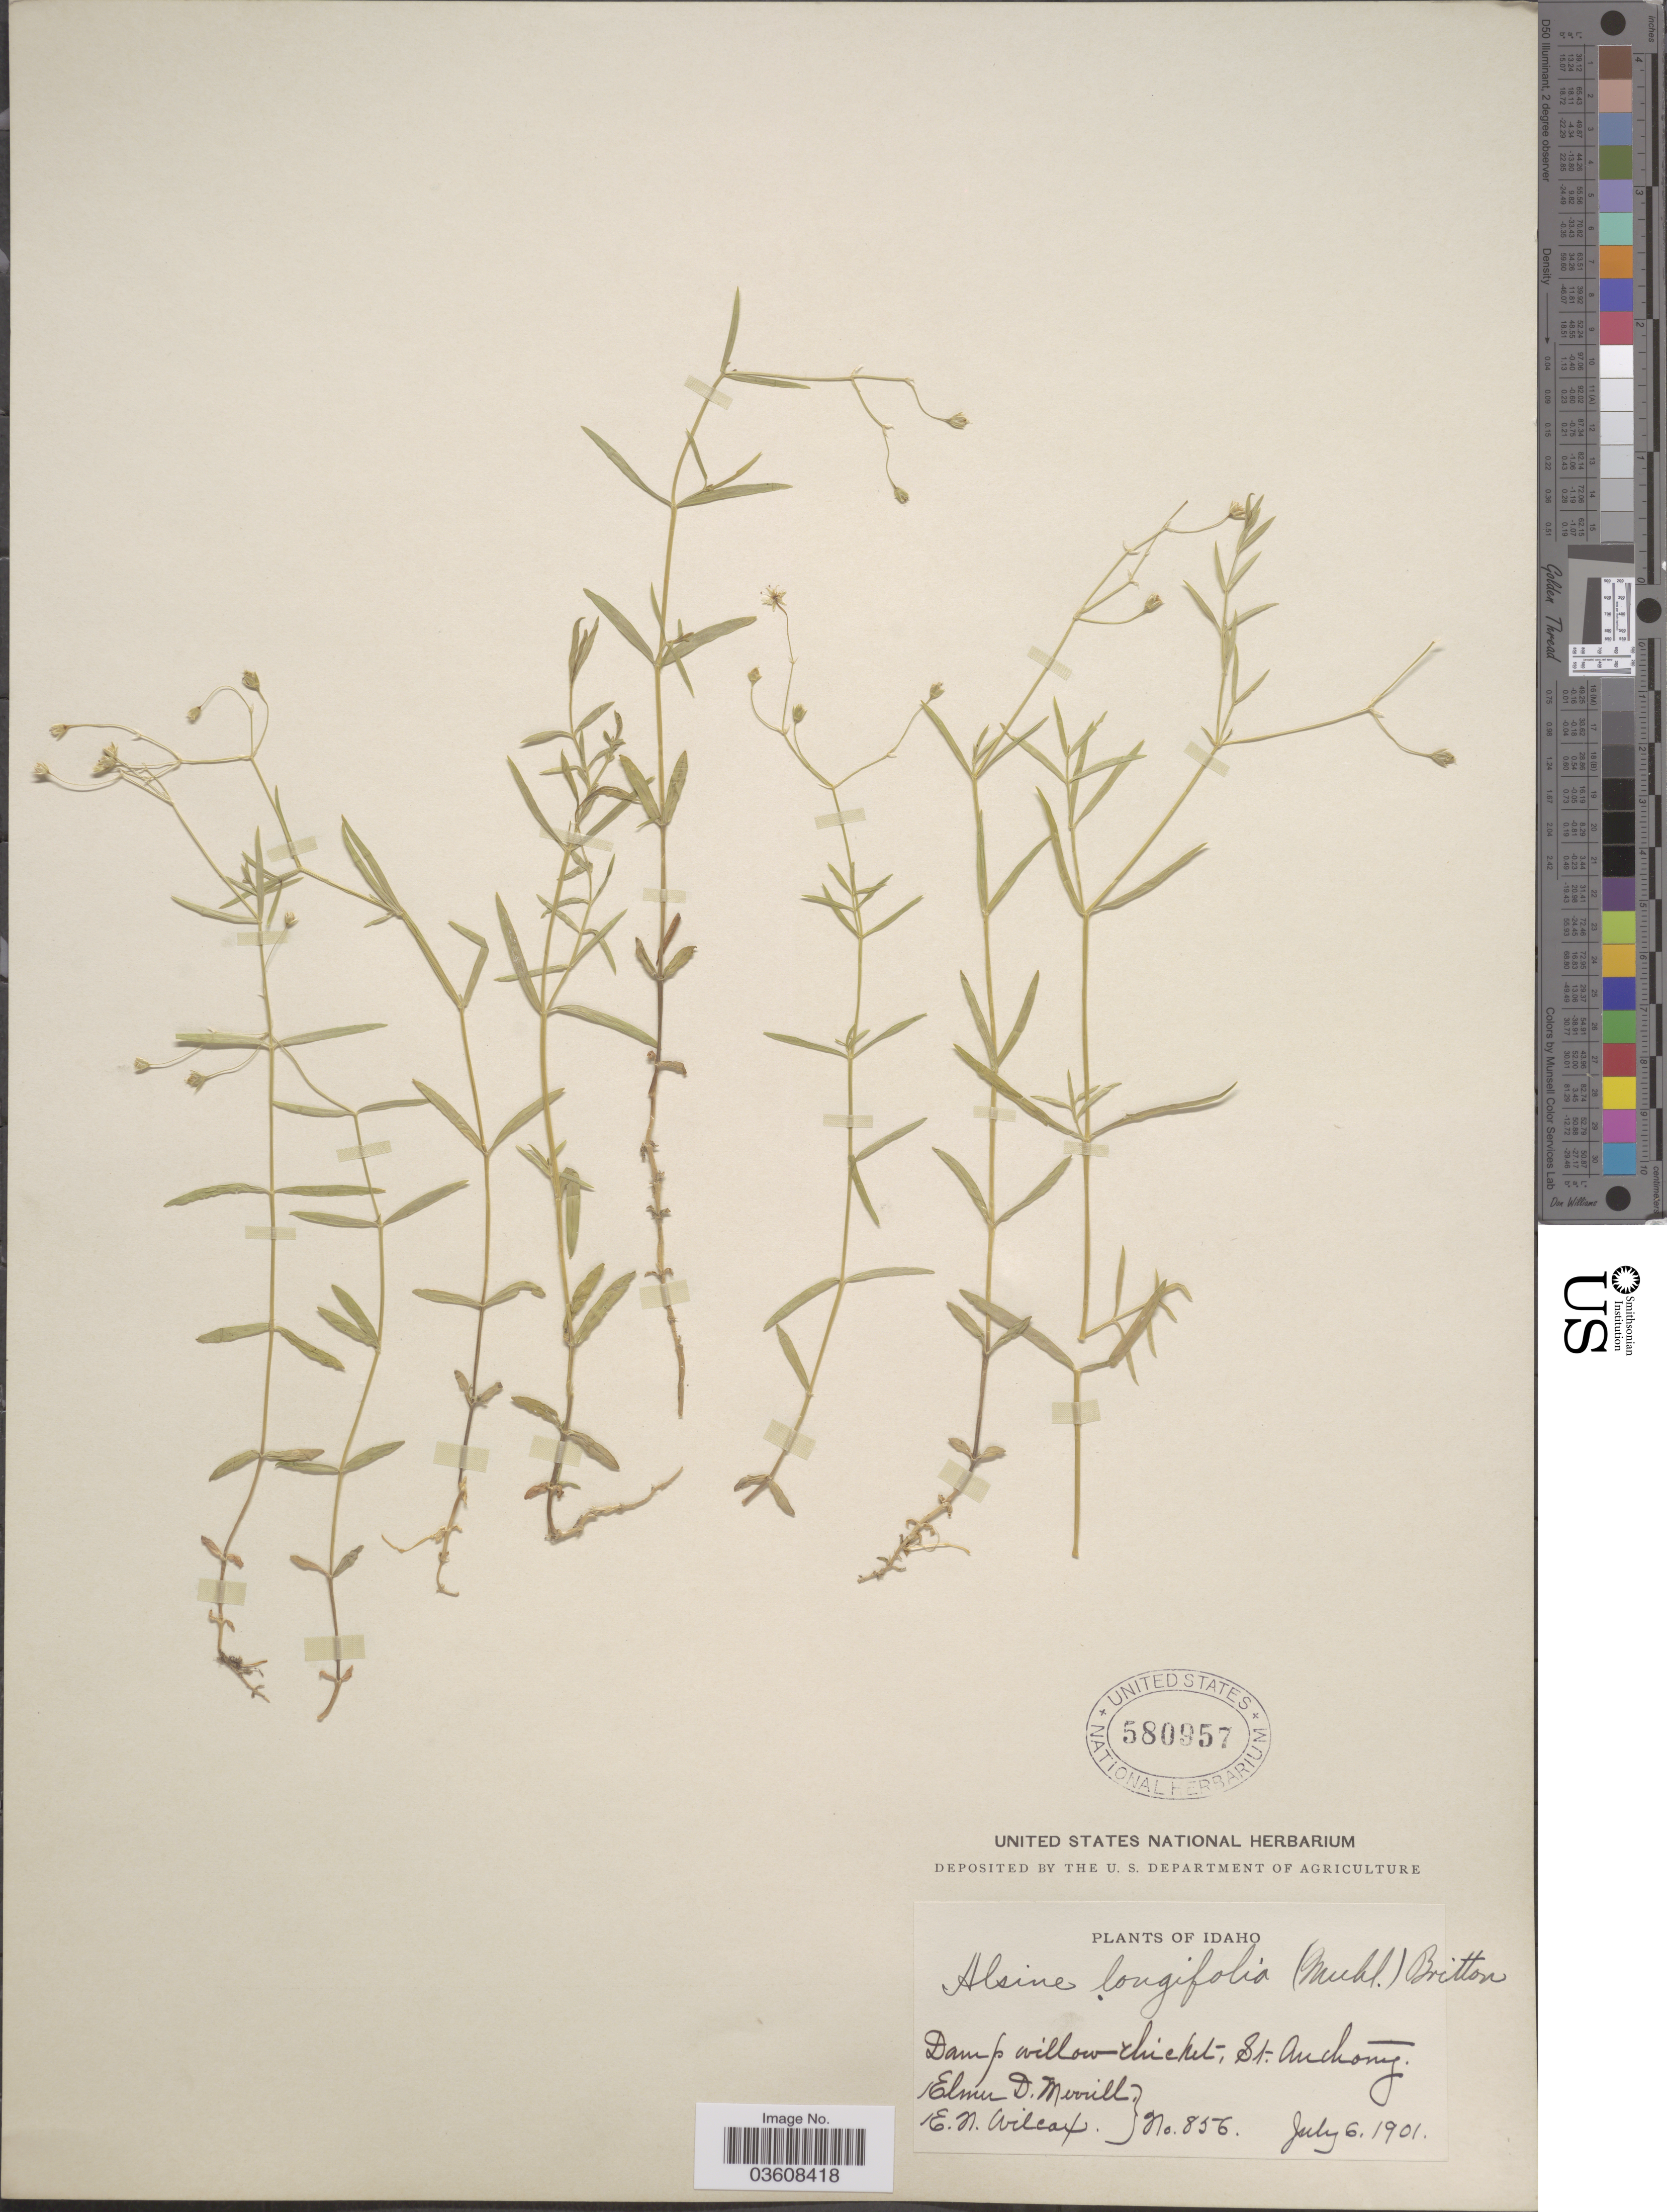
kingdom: Plantae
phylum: Tracheophyta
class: Magnoliopsida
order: Caryophyllales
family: Caryophyllaceae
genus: Stellaria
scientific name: Stellaria longifolia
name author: Muhl. ex Willd.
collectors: E. D. Merrill & E. Wilcox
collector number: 856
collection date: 1901-07-06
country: United States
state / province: Idaho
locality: Damp willow thicket, St. Anthony.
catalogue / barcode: US 580957